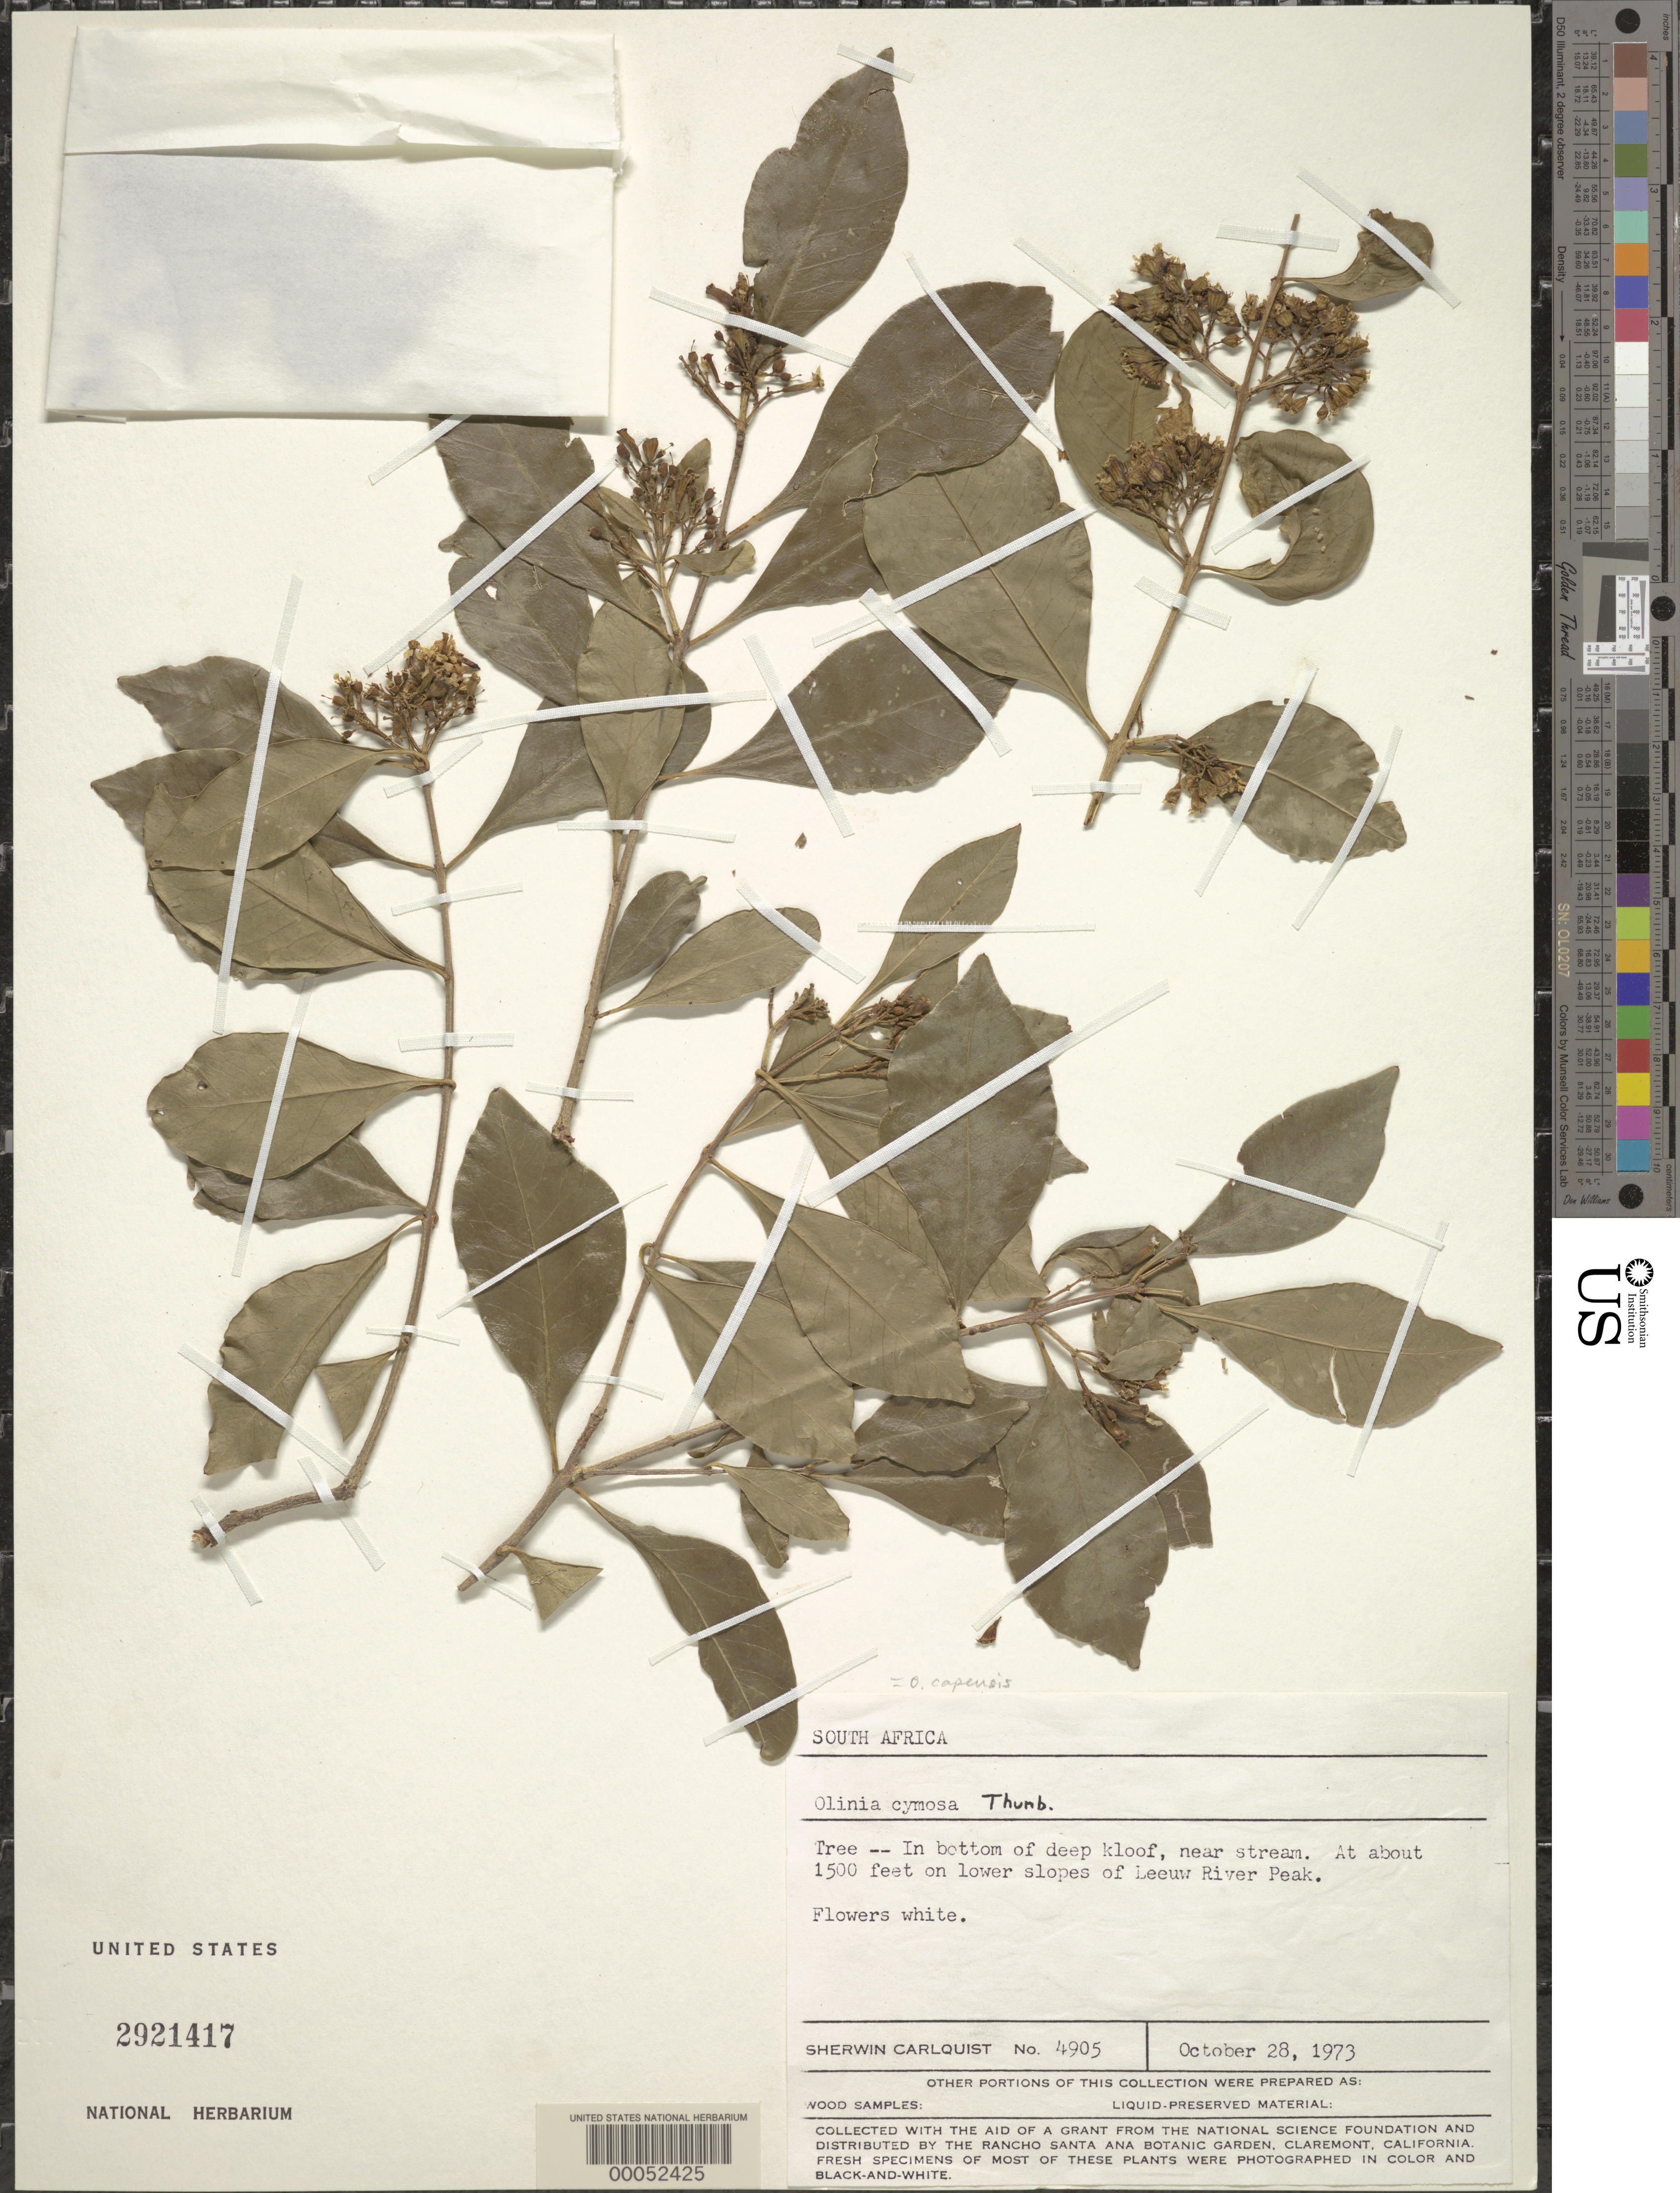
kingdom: Plantae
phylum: Tracheophyta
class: Magnoliopsida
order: Myrtales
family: Penaeaceae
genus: Olinia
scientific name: Olinia cymosa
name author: (L. f.) Thunb.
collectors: S. Carlquist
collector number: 4905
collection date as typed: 28 Oct 1973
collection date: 1973-10-28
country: South Africa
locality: Lower slopes of leeuw river peak, in bottom of deep kloof, near stream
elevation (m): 457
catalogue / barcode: US 2921417